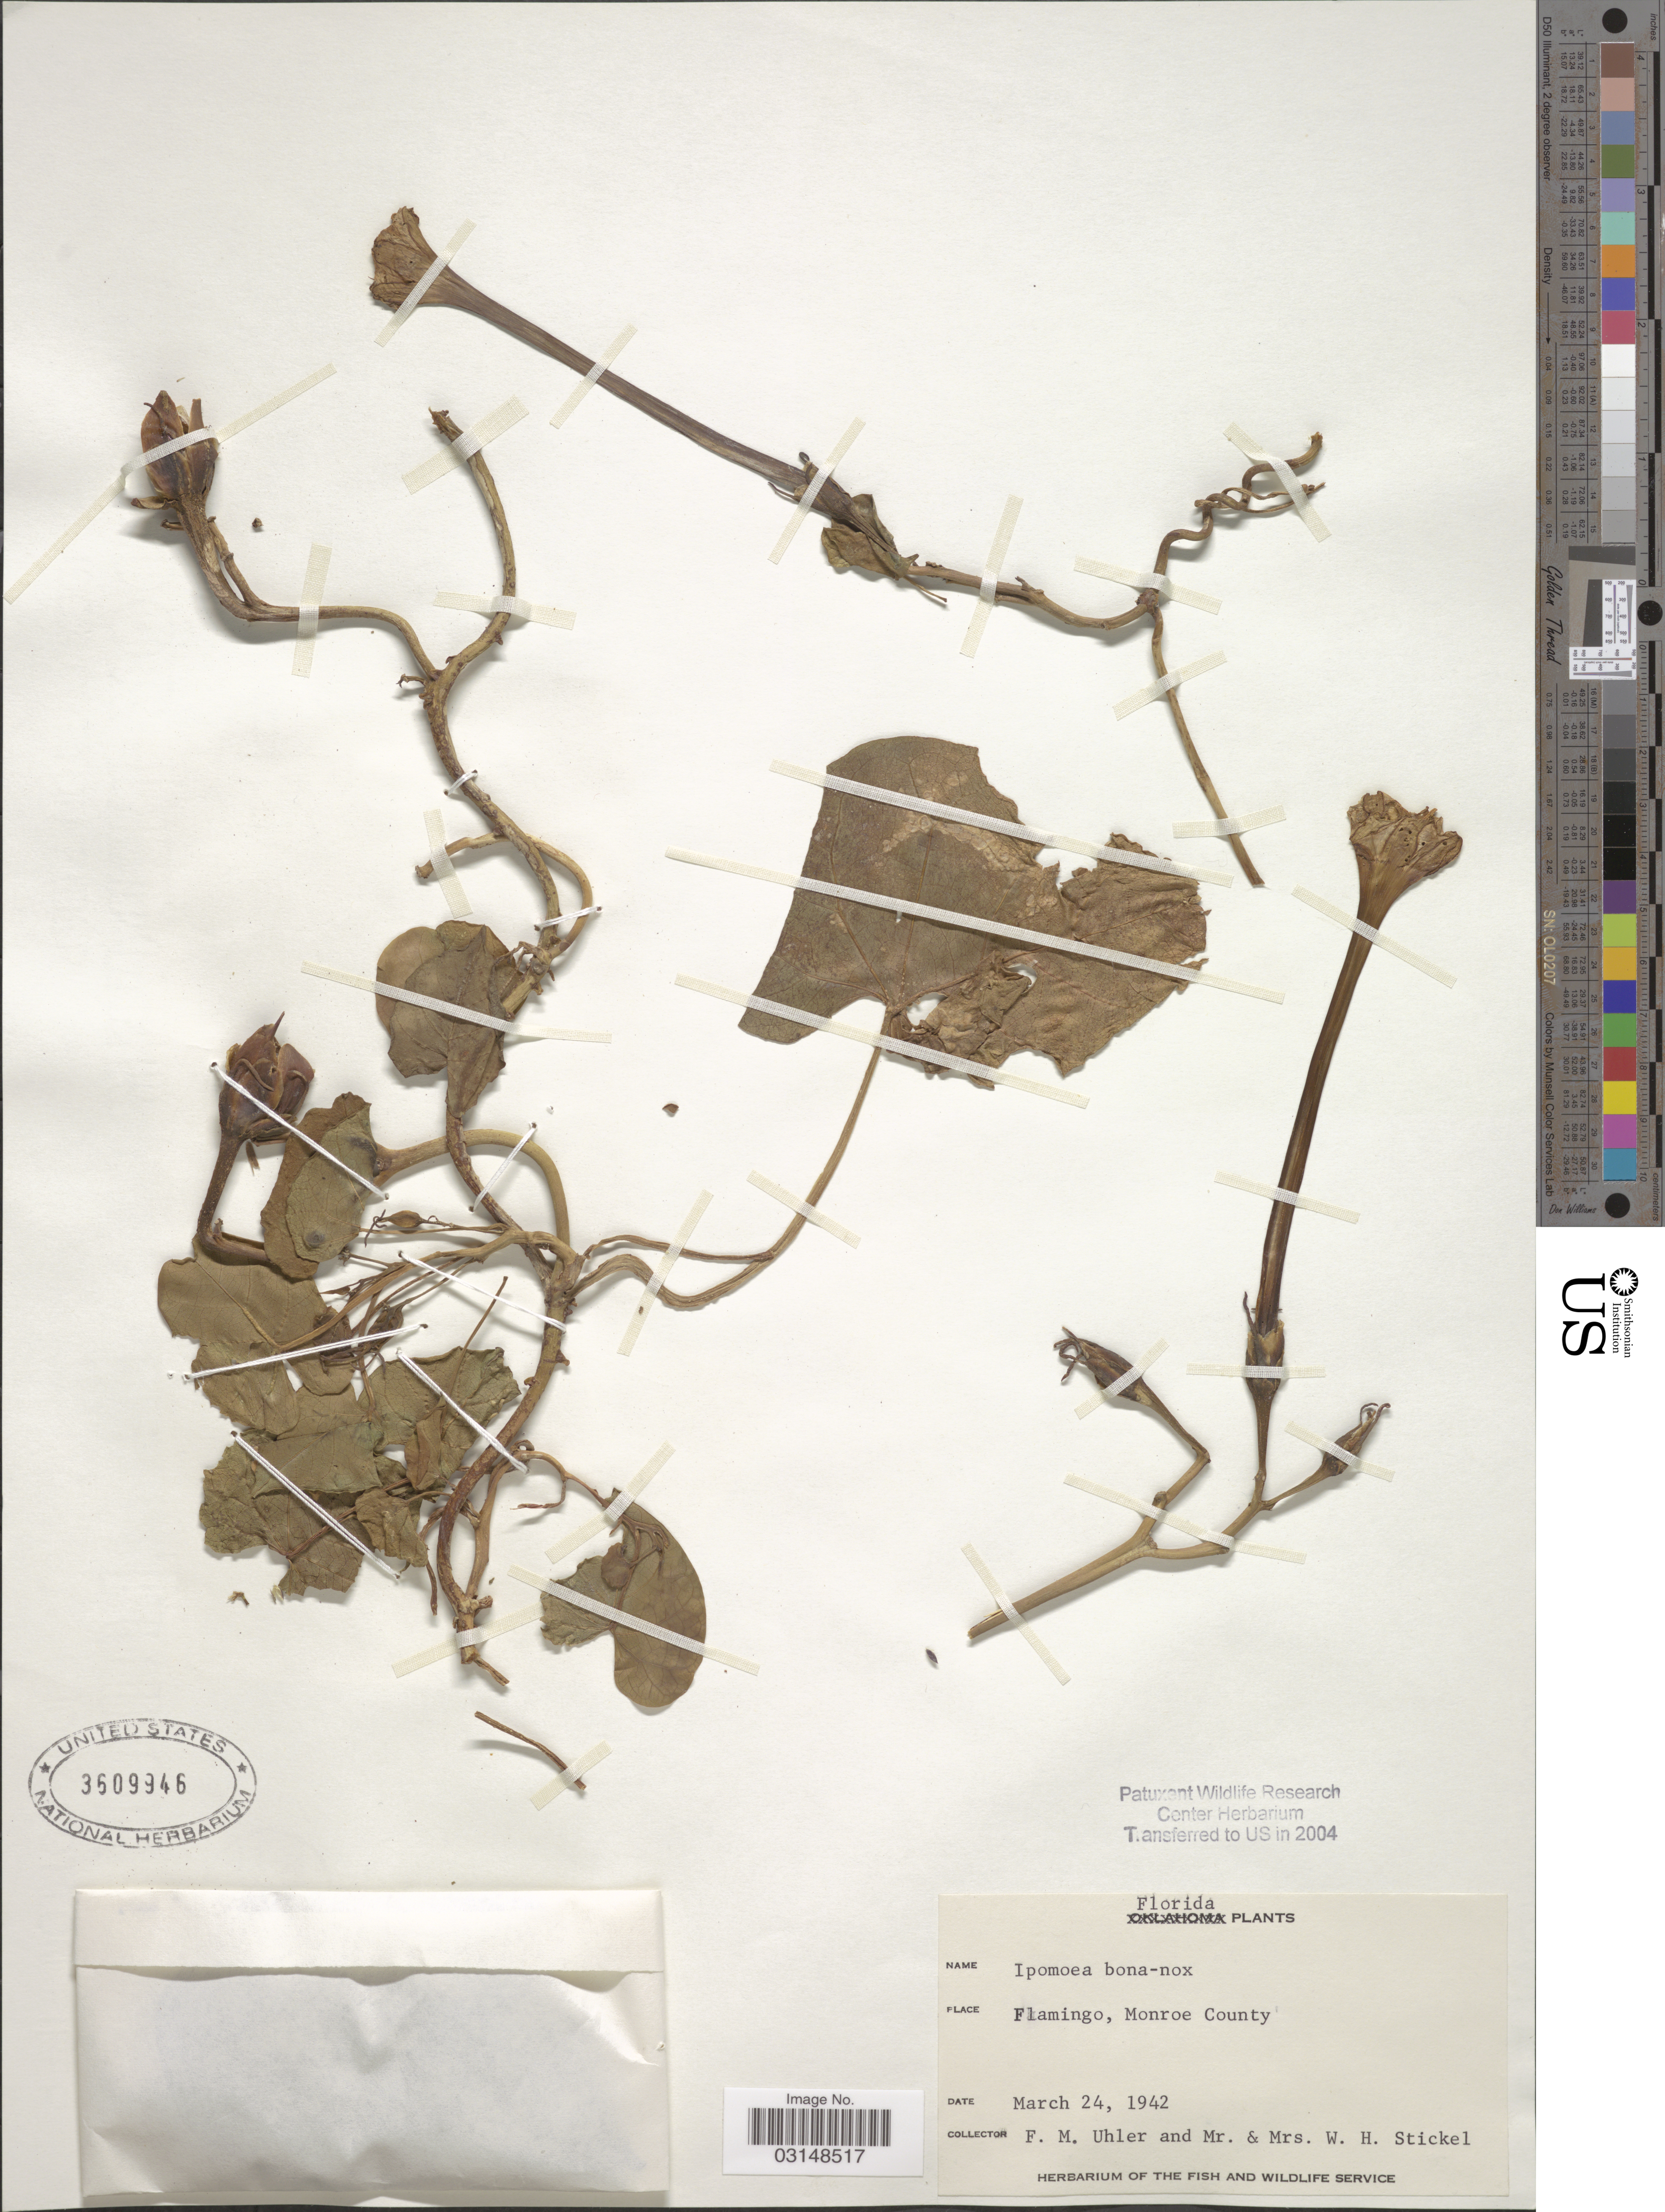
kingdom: Plantae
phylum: Tracheophyta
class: Magnoliopsida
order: Solanales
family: Convolvulaceae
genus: Ipomoea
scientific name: Ipomoea bona-nox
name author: L.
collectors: F. M. Uhler, W. Stickel & W. Stickel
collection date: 1942-03-24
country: United States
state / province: Florida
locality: Flamingo, Monroe County.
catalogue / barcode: US 3609946